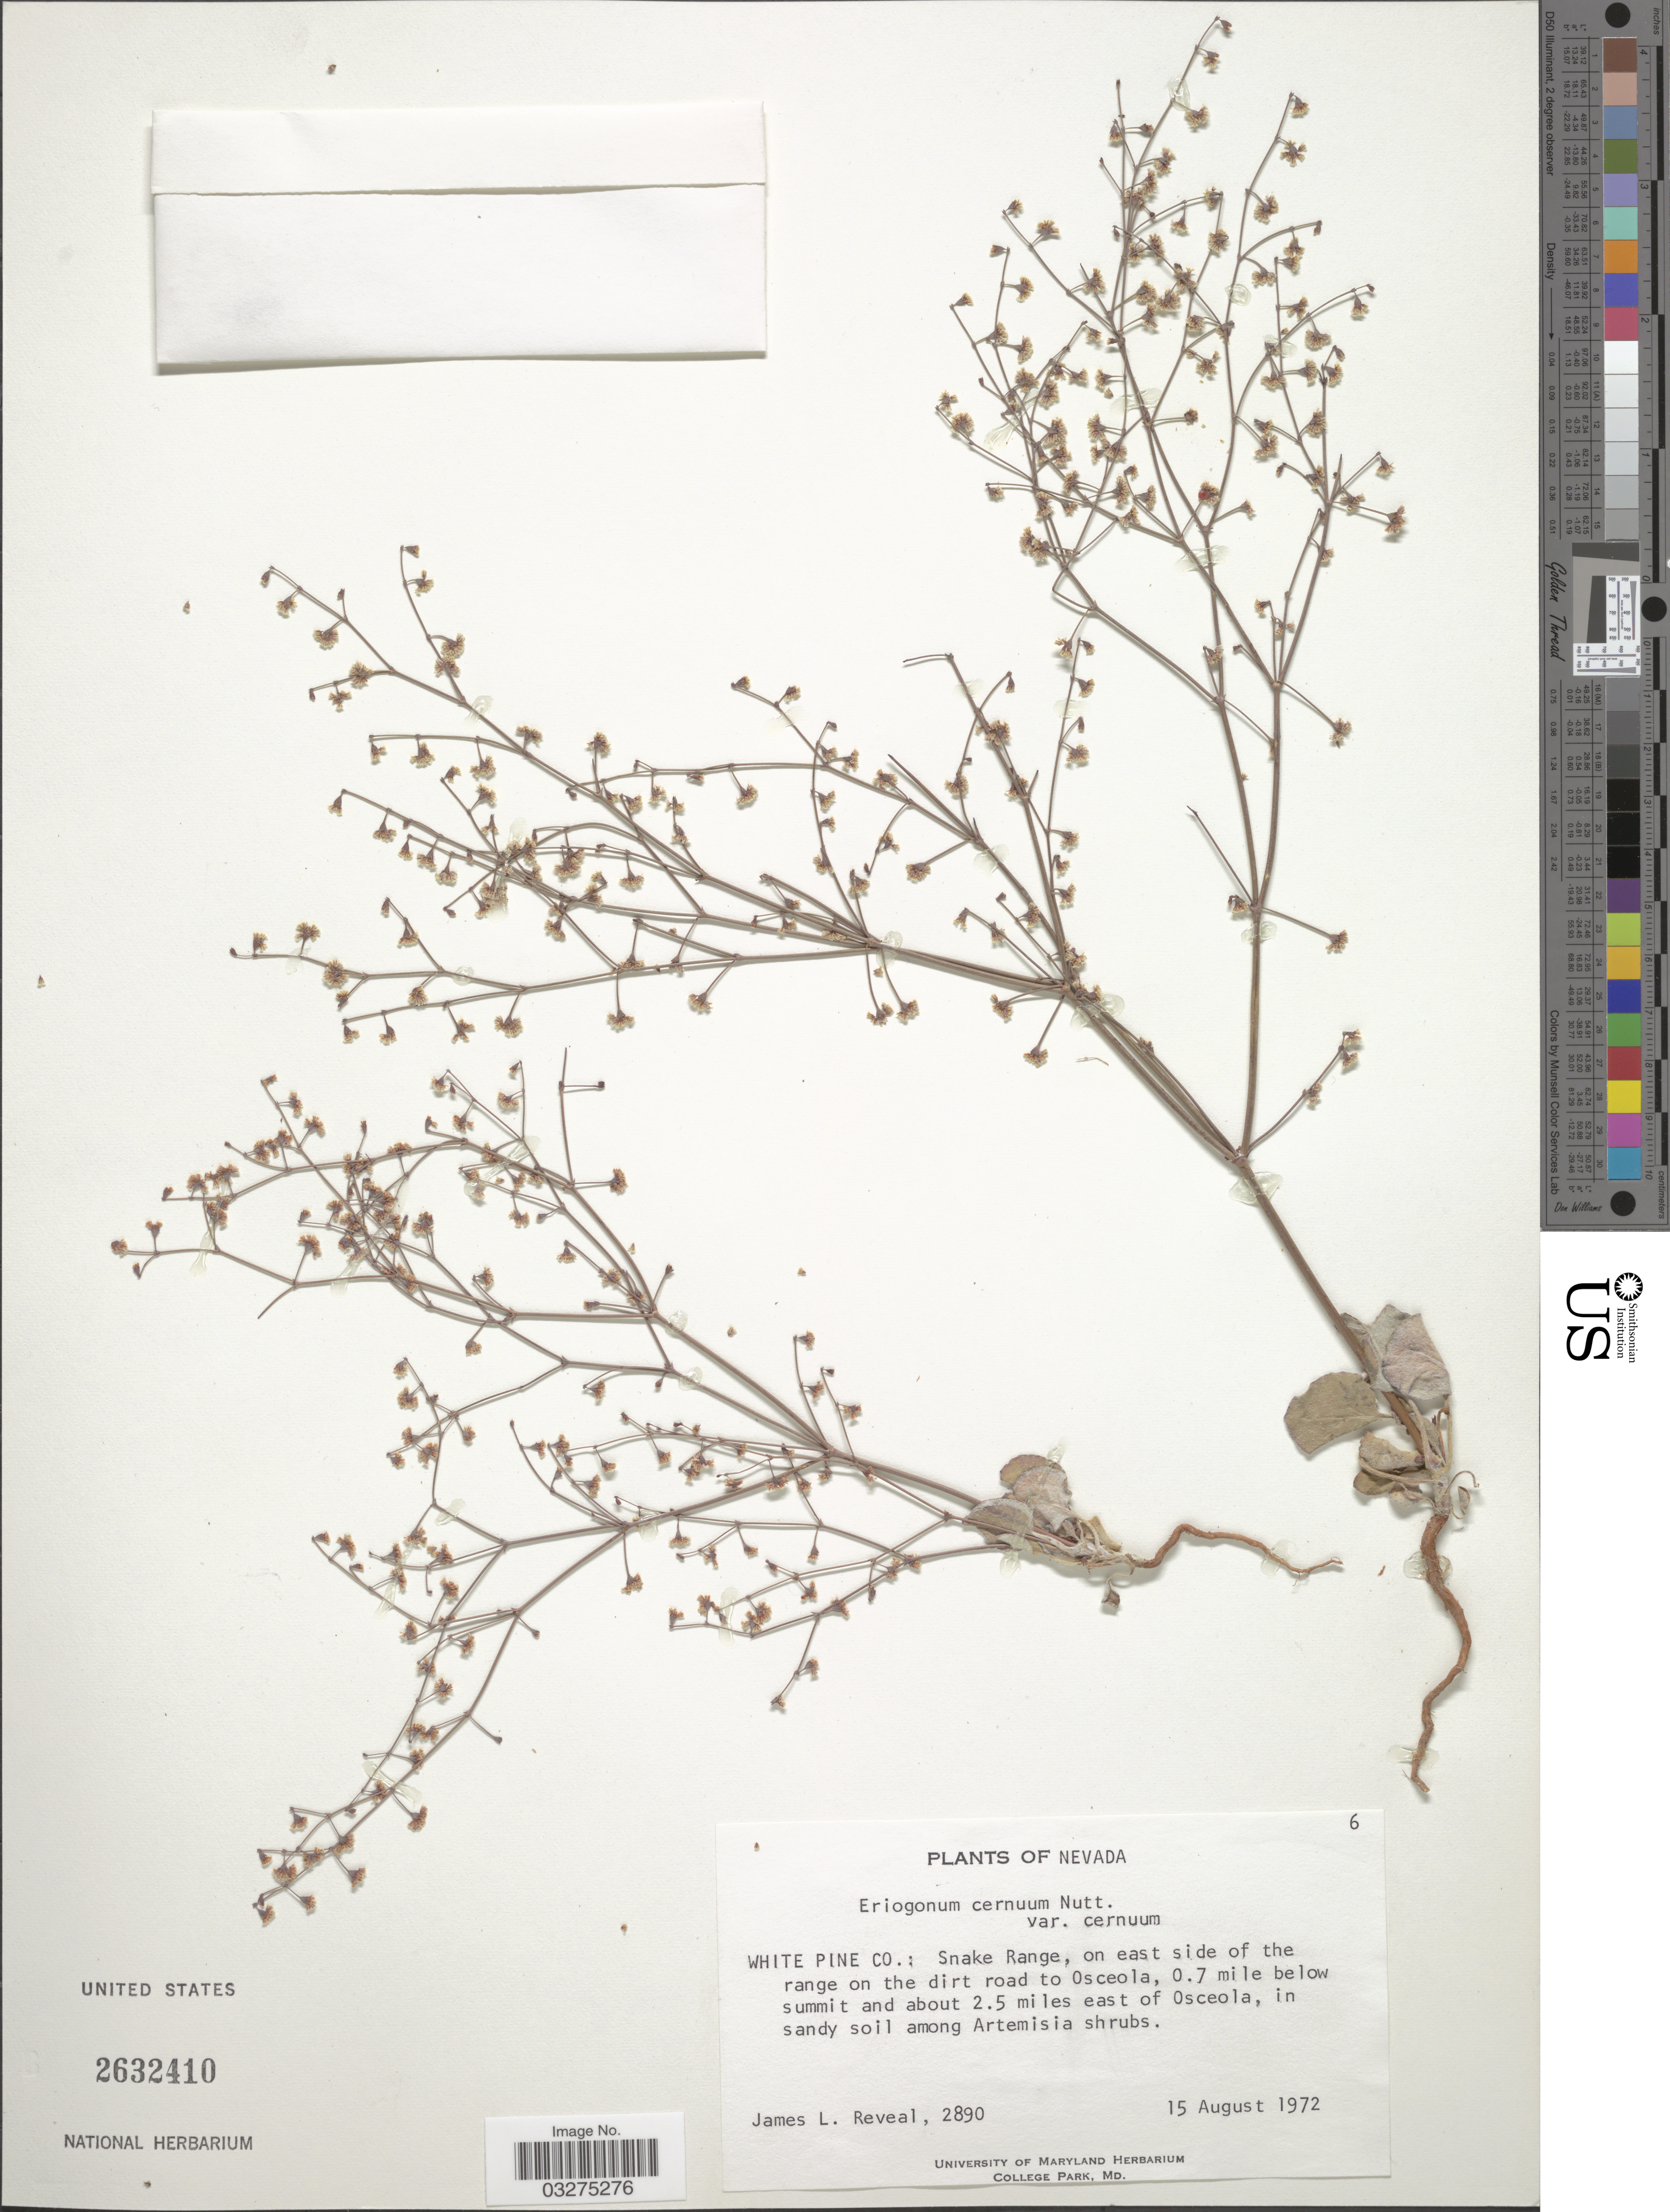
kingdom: Plantae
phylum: Tracheophyta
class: Magnoliopsida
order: Caryophyllales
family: Polygonaceae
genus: Eriogonum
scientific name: Eriogonum cernuum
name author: Nutt.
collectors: J. L. Reveal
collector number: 2890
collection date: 1972-08-15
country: United States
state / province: Nevada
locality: White Pine Co.: Snake Range, on east side of the range on the dirt road to Osceola, 0.7 mile below summit and about 2.5 miles east of Osceola.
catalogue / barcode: US 2632410